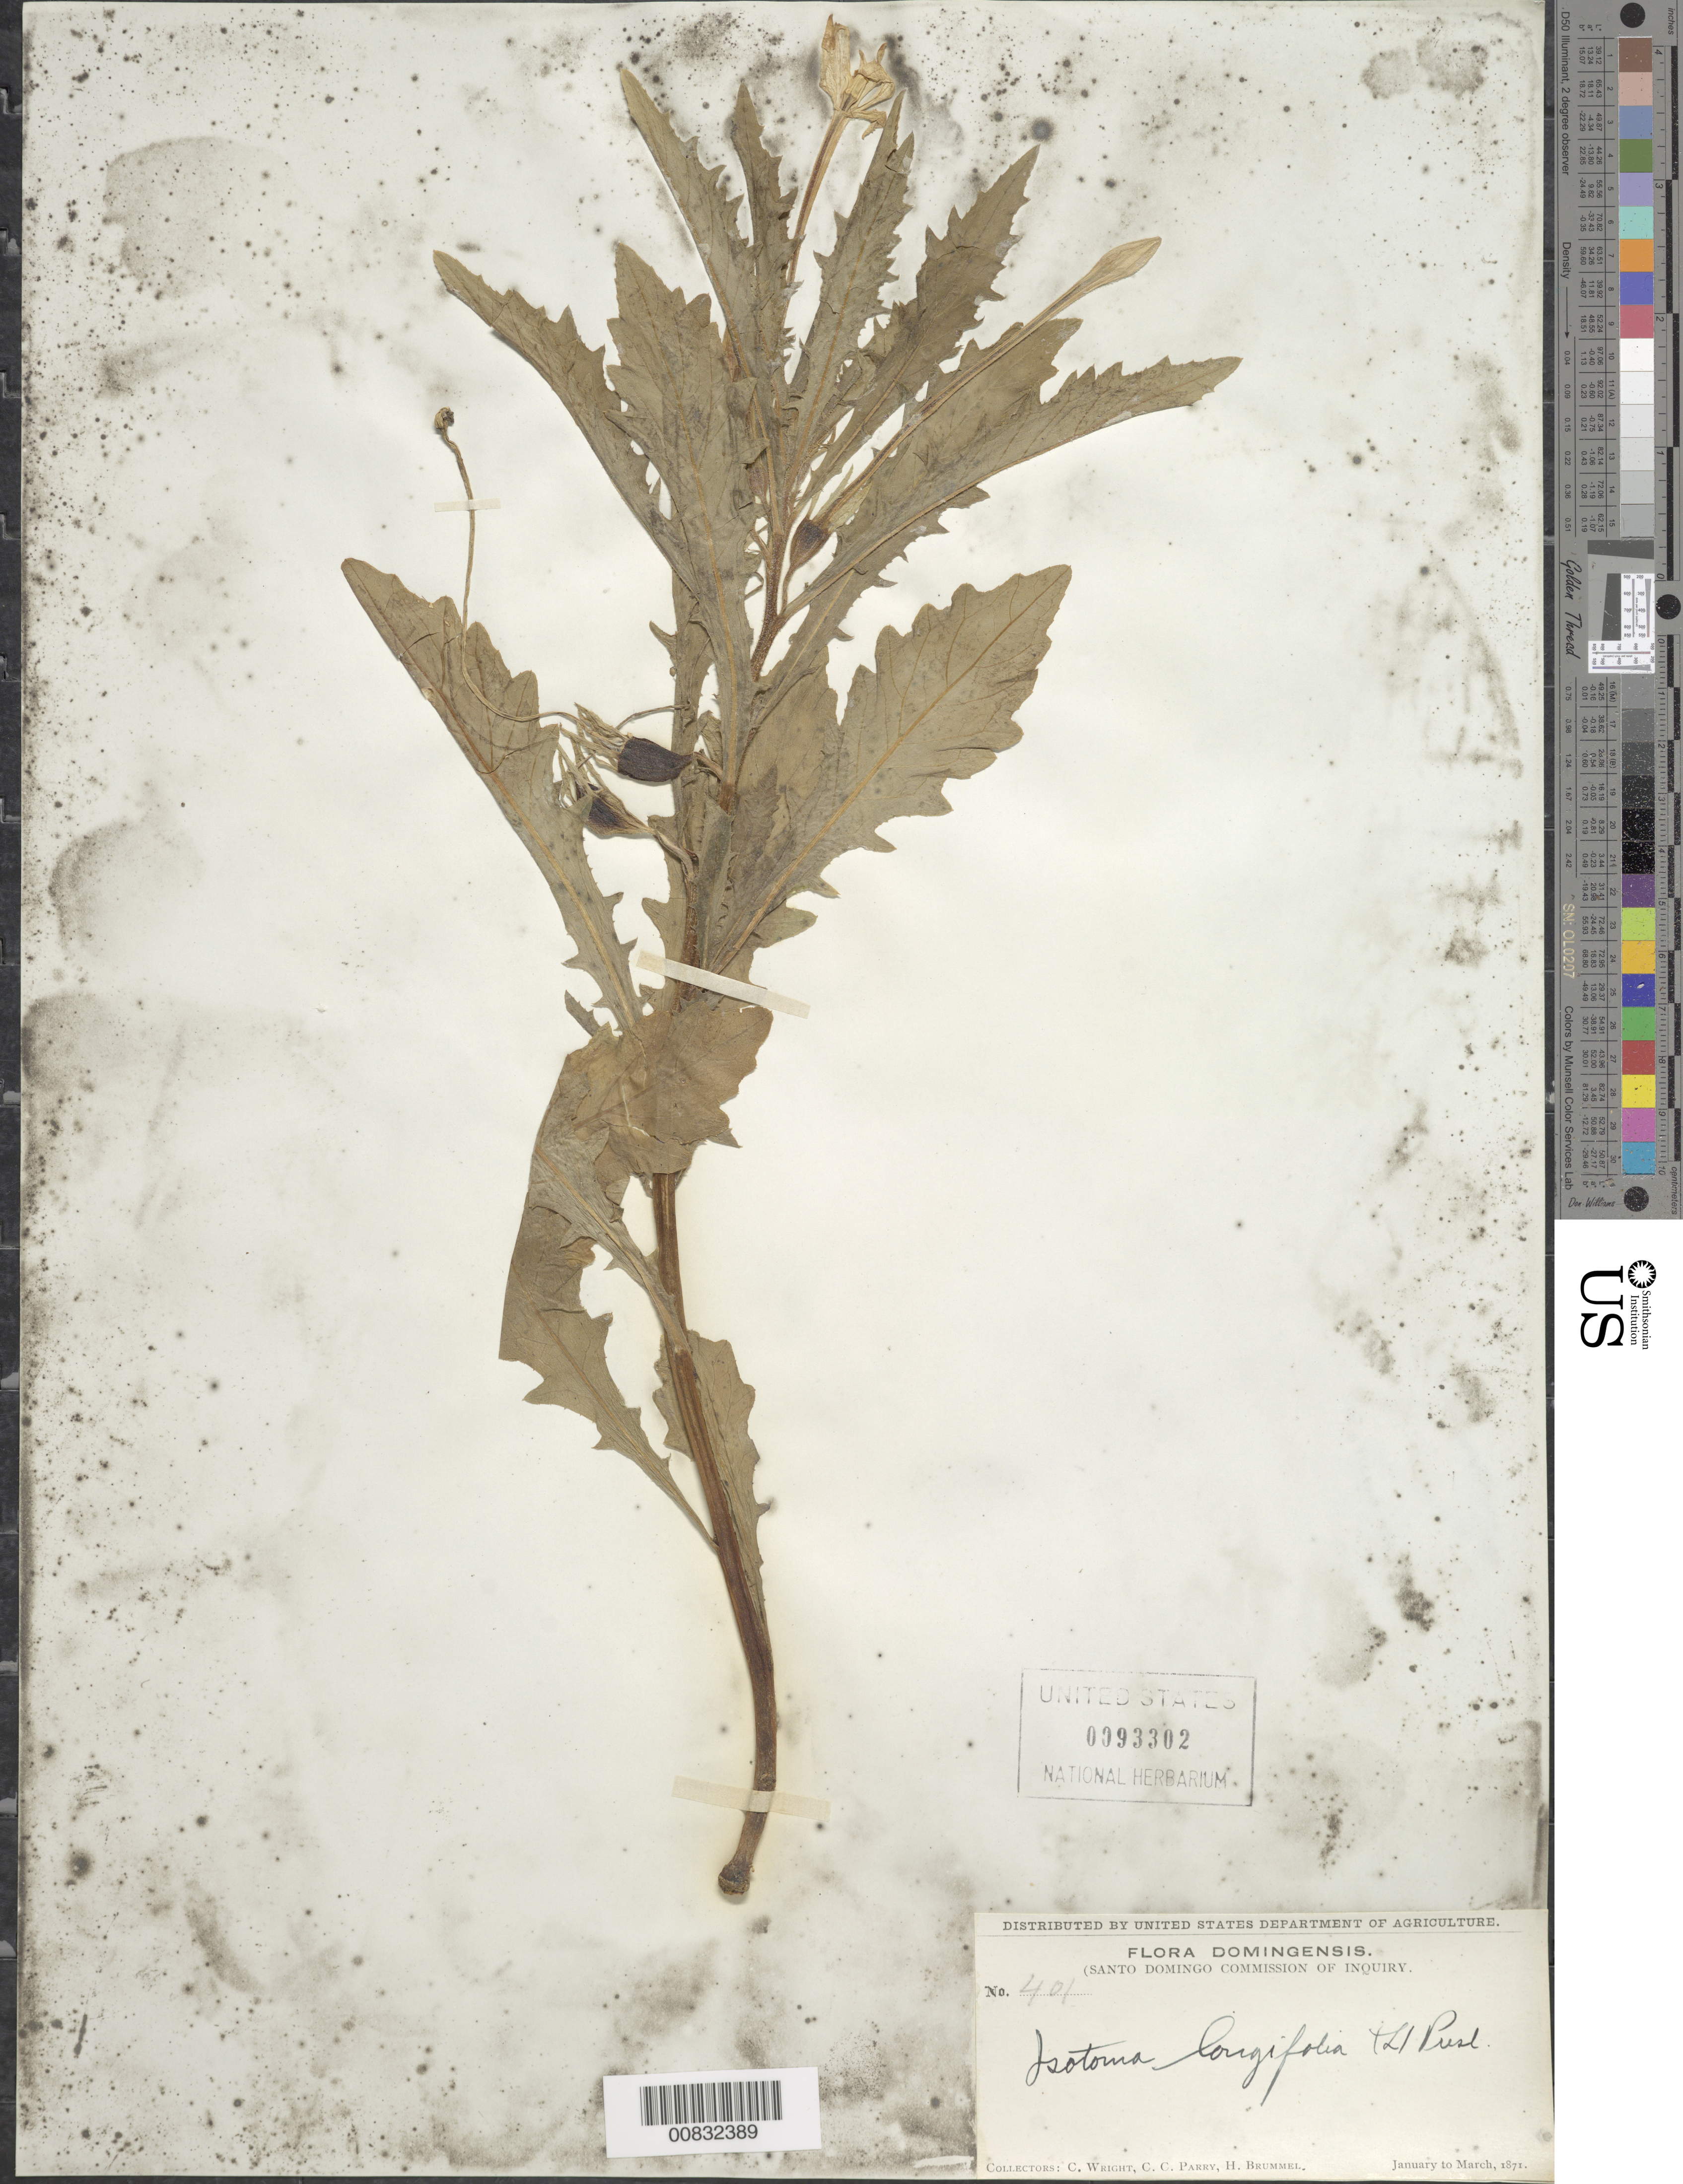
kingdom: Plantae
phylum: Tracheophyta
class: Magnoliopsida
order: Asterales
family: Campanulaceae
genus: Isotoma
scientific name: Isotoma longiflora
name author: (L.) C. Presl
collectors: C. Wright, C. C. Parry & H. Brummel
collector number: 401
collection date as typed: Jan 1871 to -- Mar 1871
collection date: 1871-01/1871-03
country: Dominican Republic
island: Hispaniola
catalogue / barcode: US 93302